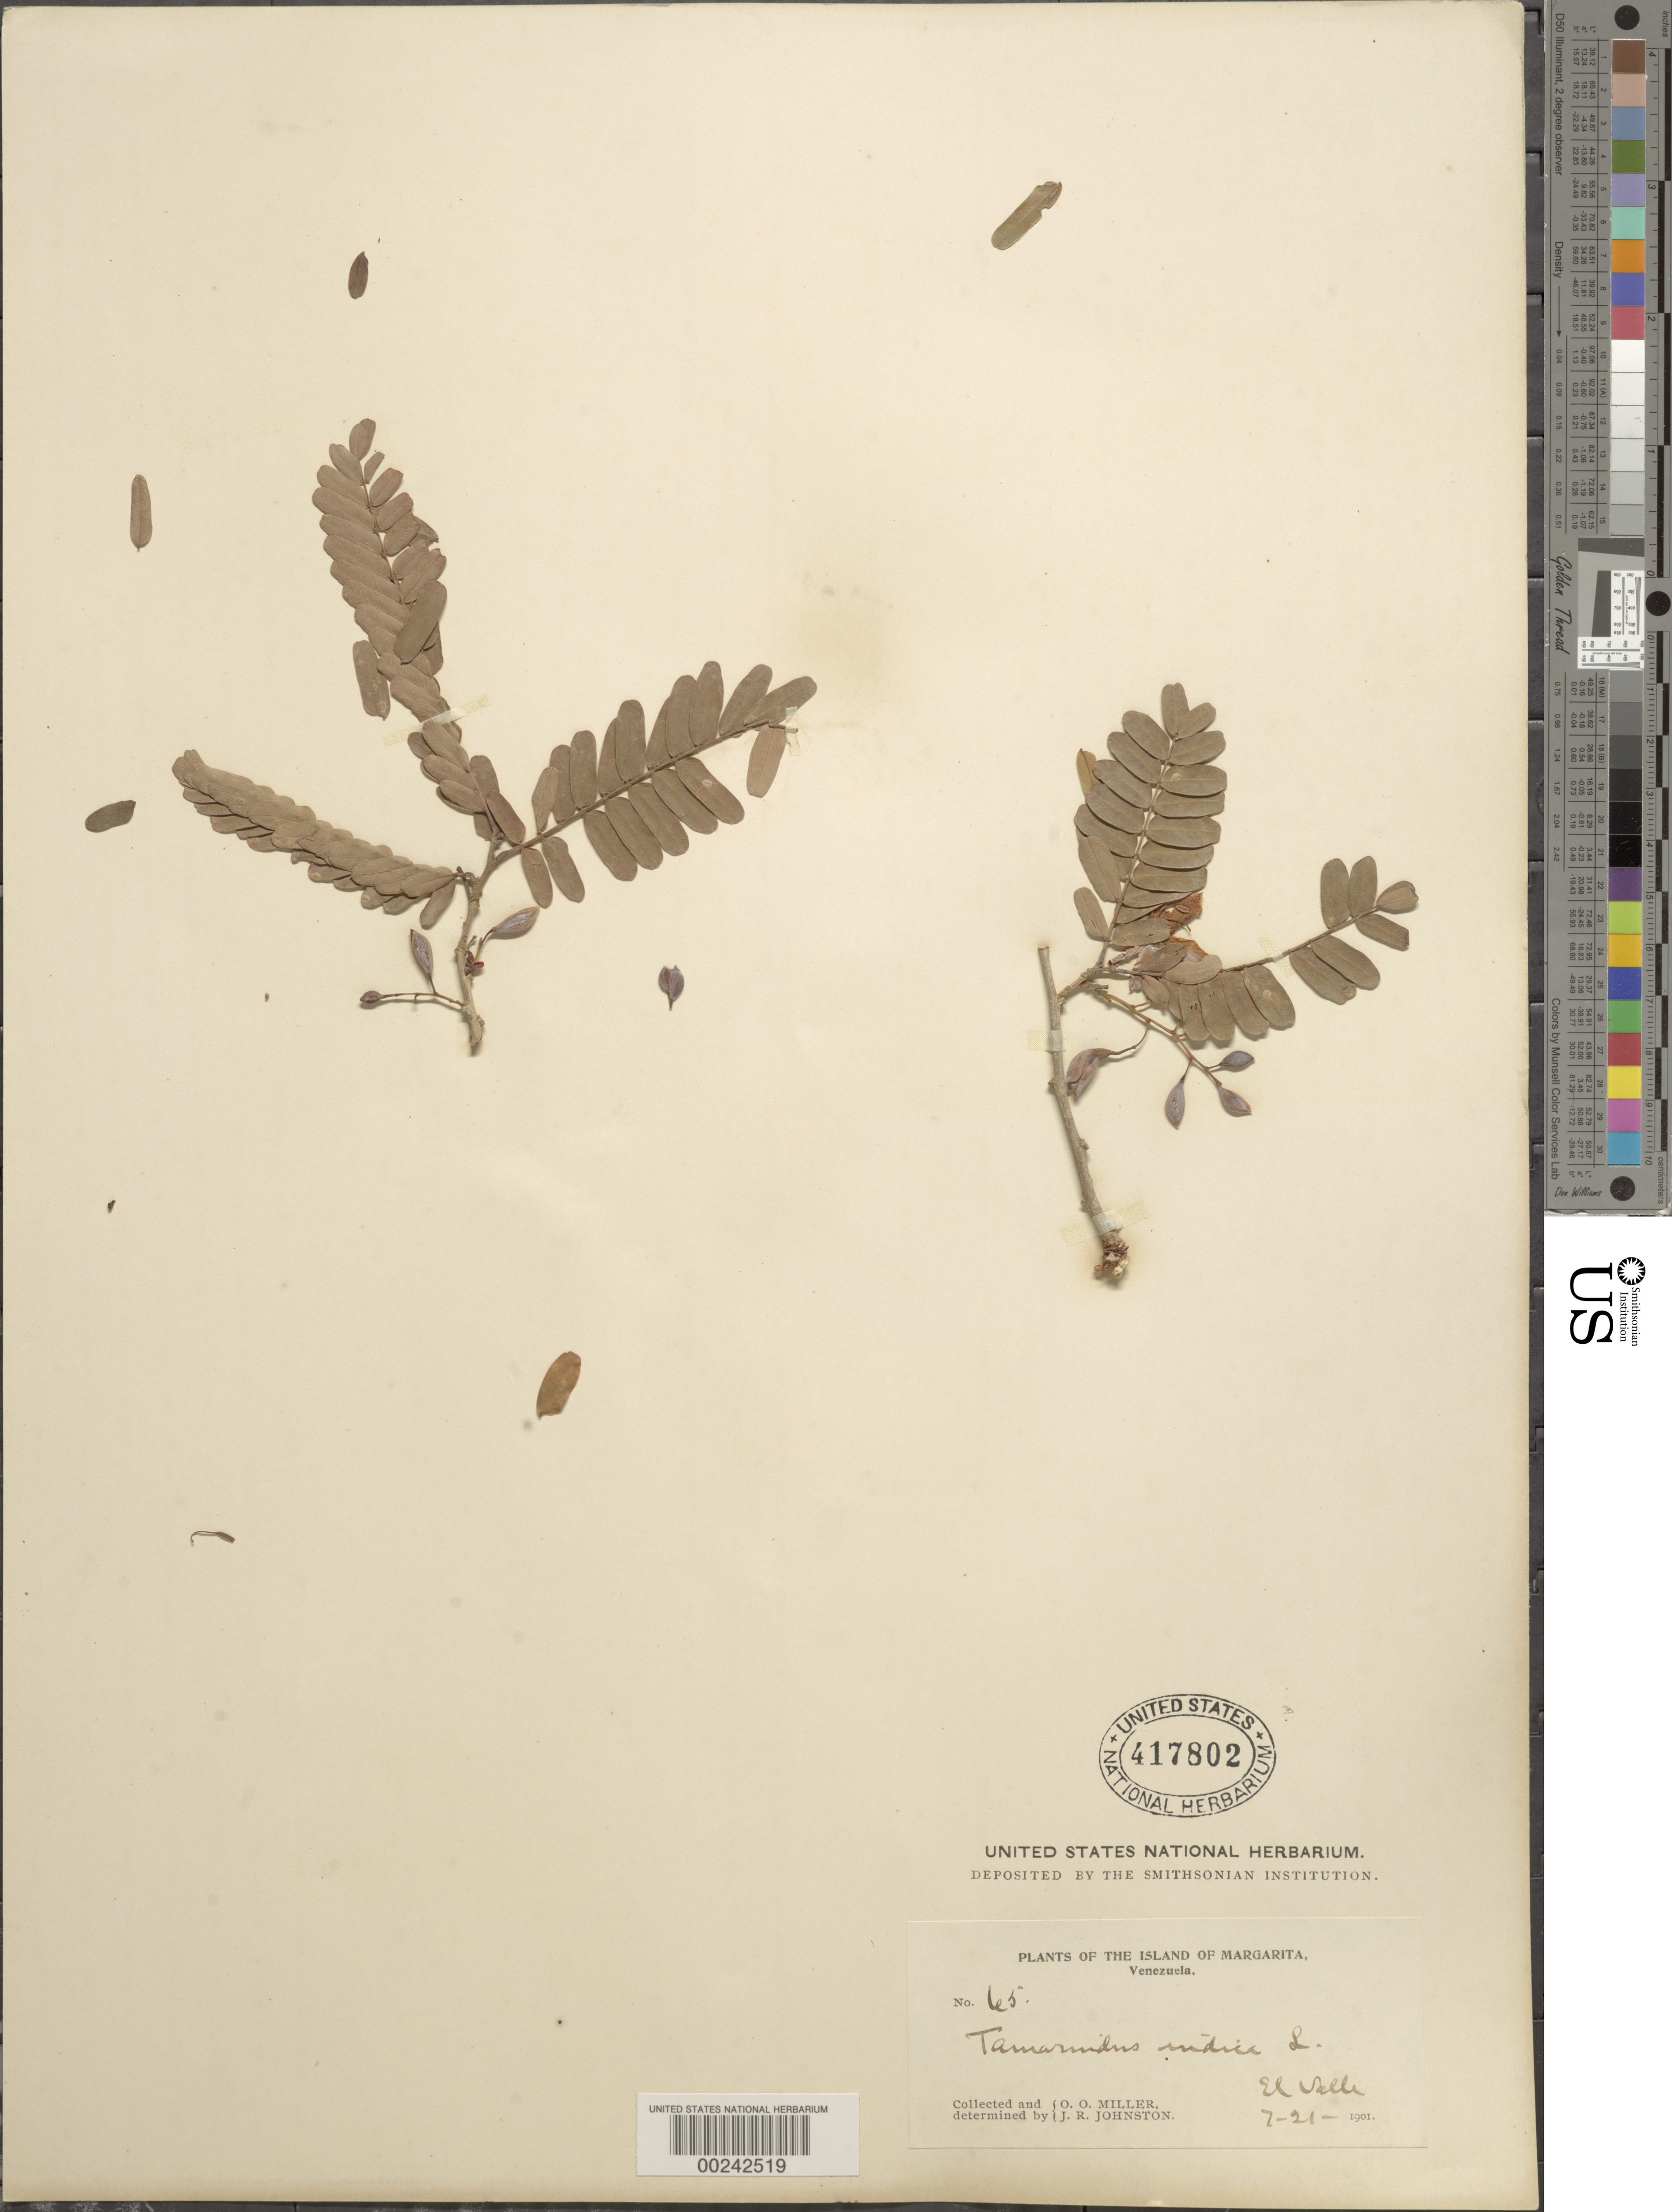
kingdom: Plantae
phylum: Tracheophyta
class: Magnoliopsida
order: Fabales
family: Fabaceae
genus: Tamarindus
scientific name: Tamarindus indica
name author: L.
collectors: O. O. Miller & J. Johnston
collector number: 65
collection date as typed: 21 Jul 1901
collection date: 1901-07-21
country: Venezuela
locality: Island of margarita, el salle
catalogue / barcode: US 417802